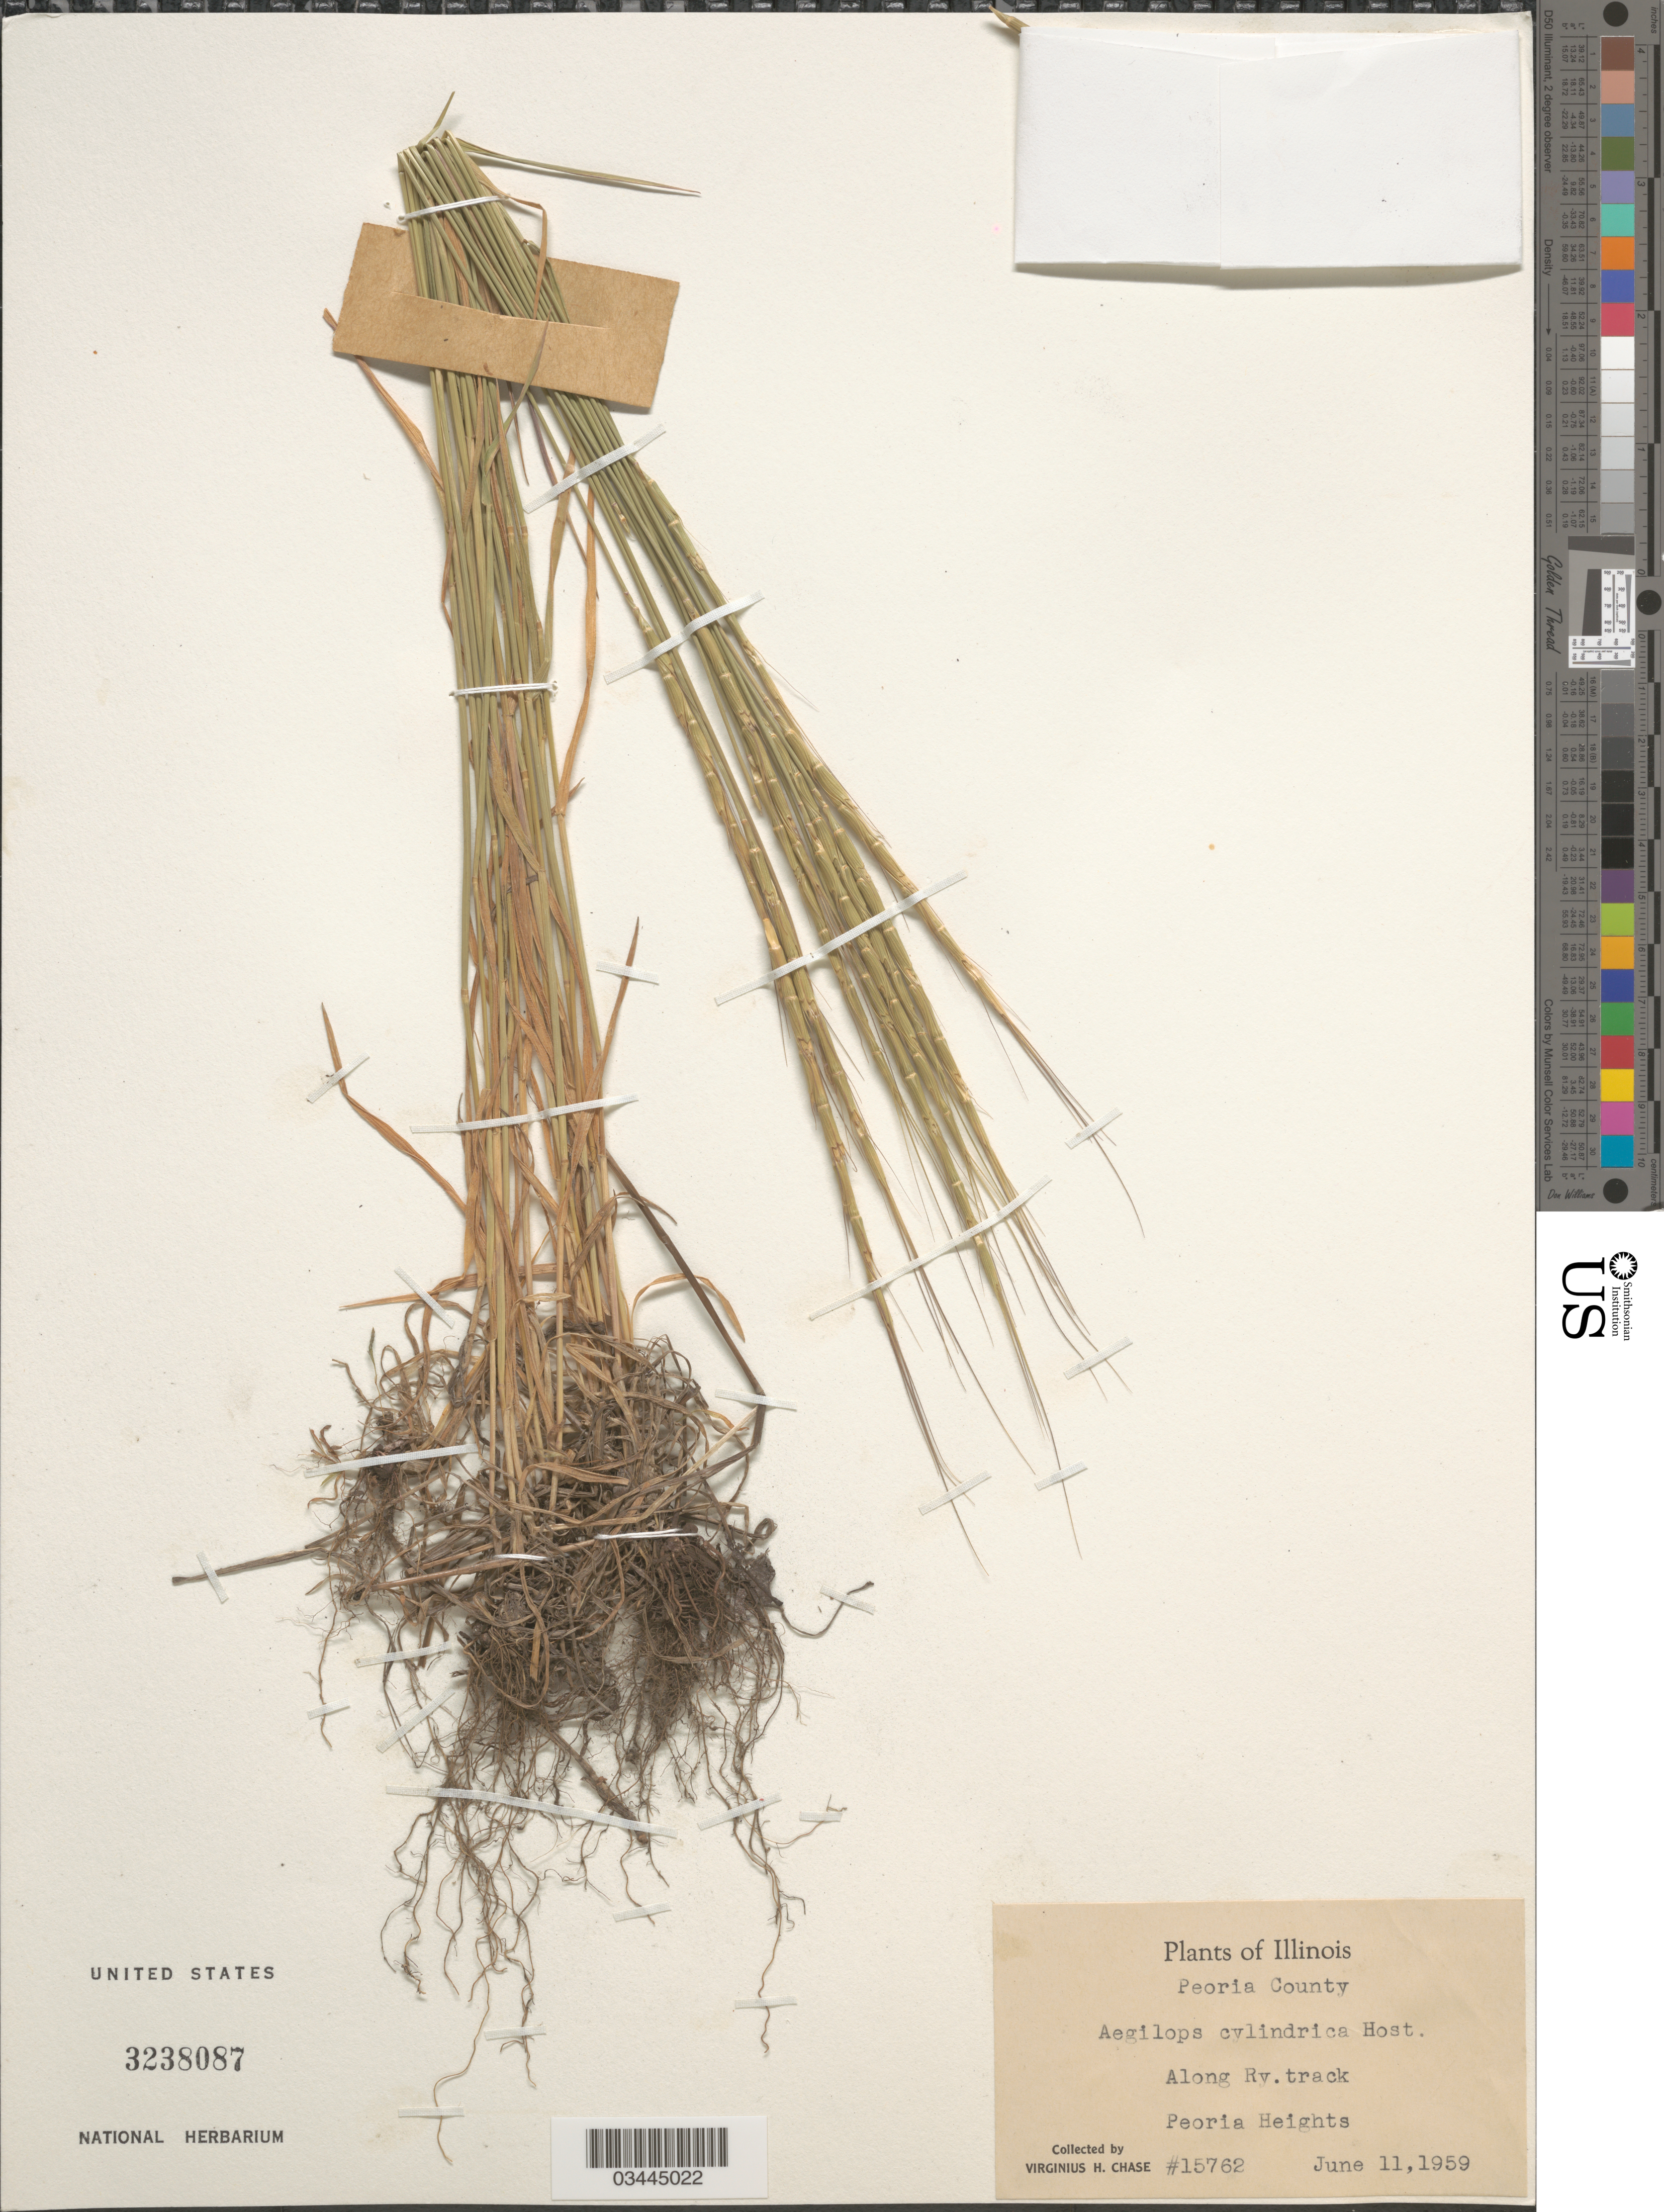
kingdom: Plantae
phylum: Tracheophyta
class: Liliopsida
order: Poales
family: Poaceae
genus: Aegilops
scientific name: Aegilops cylindrica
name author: Host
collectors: V. H. Chase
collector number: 15762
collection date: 1959-06-11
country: United States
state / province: Illinois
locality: Peoria County. Along Ry. track Peoria Heights.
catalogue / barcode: US 3238087